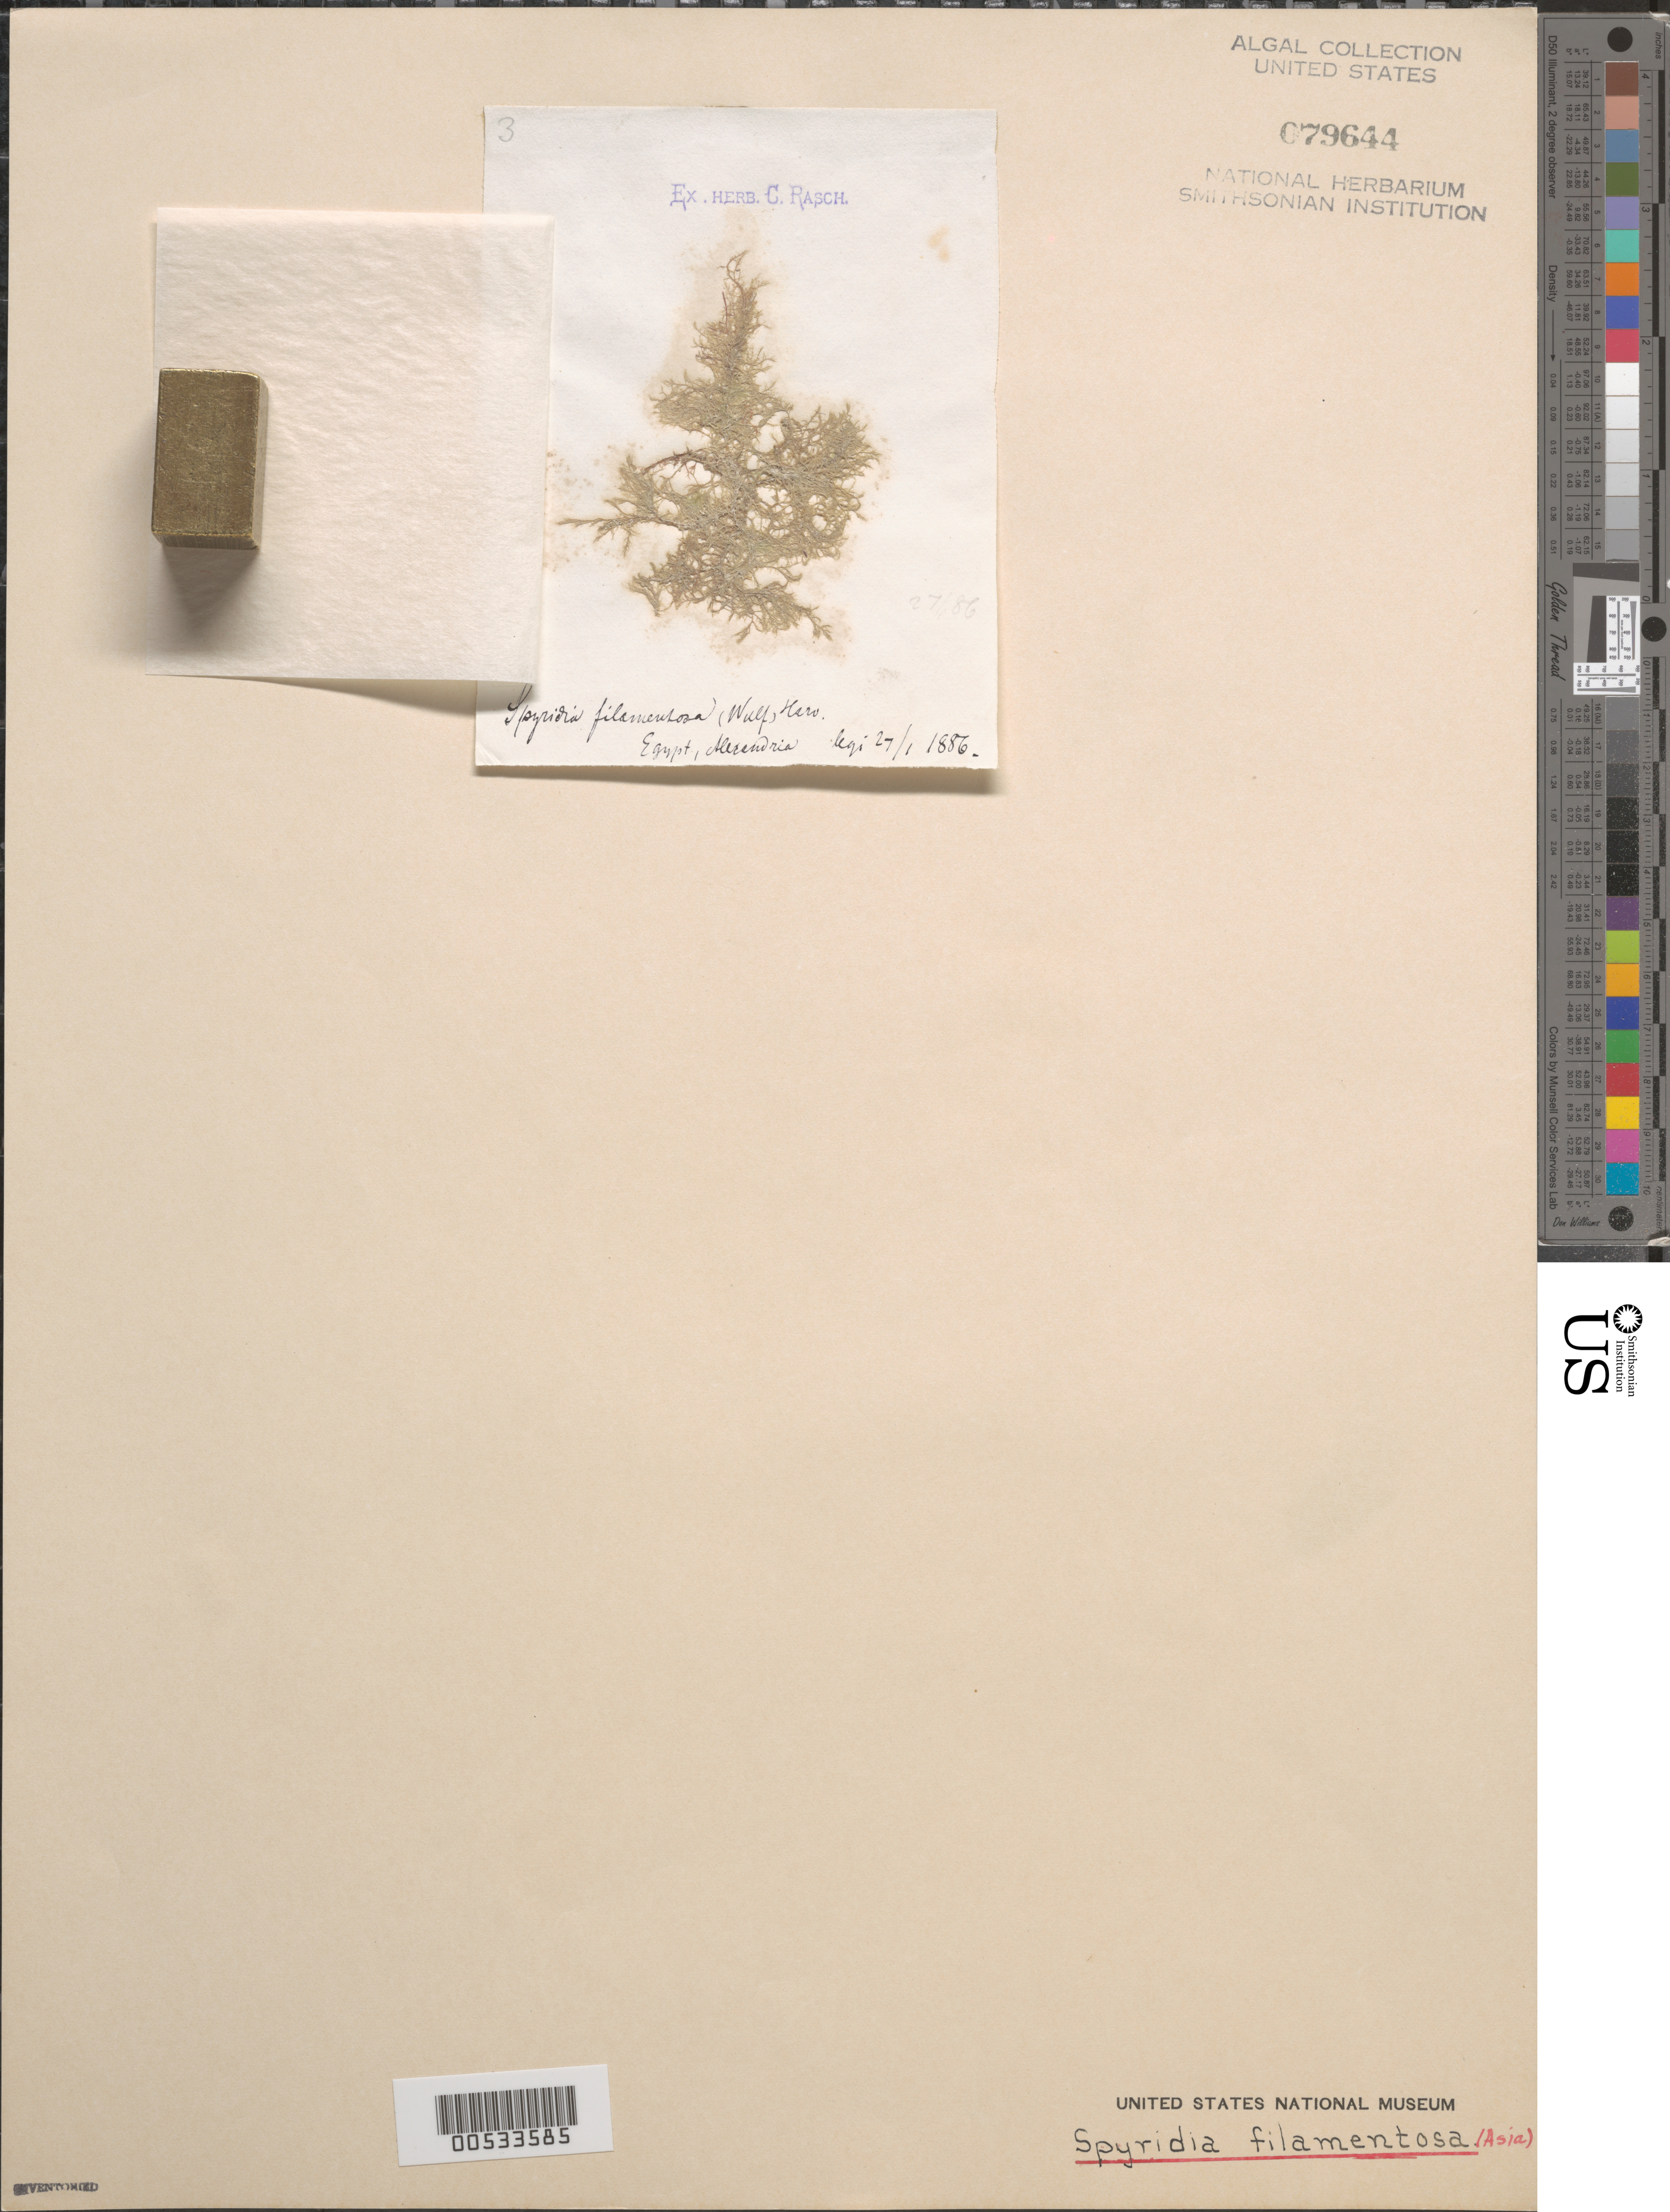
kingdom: Plantae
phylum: Rhodophyta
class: Florideophyceae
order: Ceramiales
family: Spyridiaceae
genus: Spyridia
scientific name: Spyridia filamentosa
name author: (Wulfen) Harv.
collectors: C. Rasch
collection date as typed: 27 Jan 1886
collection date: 1886-01-27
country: Egypt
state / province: Al Iskandariyah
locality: Alexandria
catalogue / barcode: US 79644